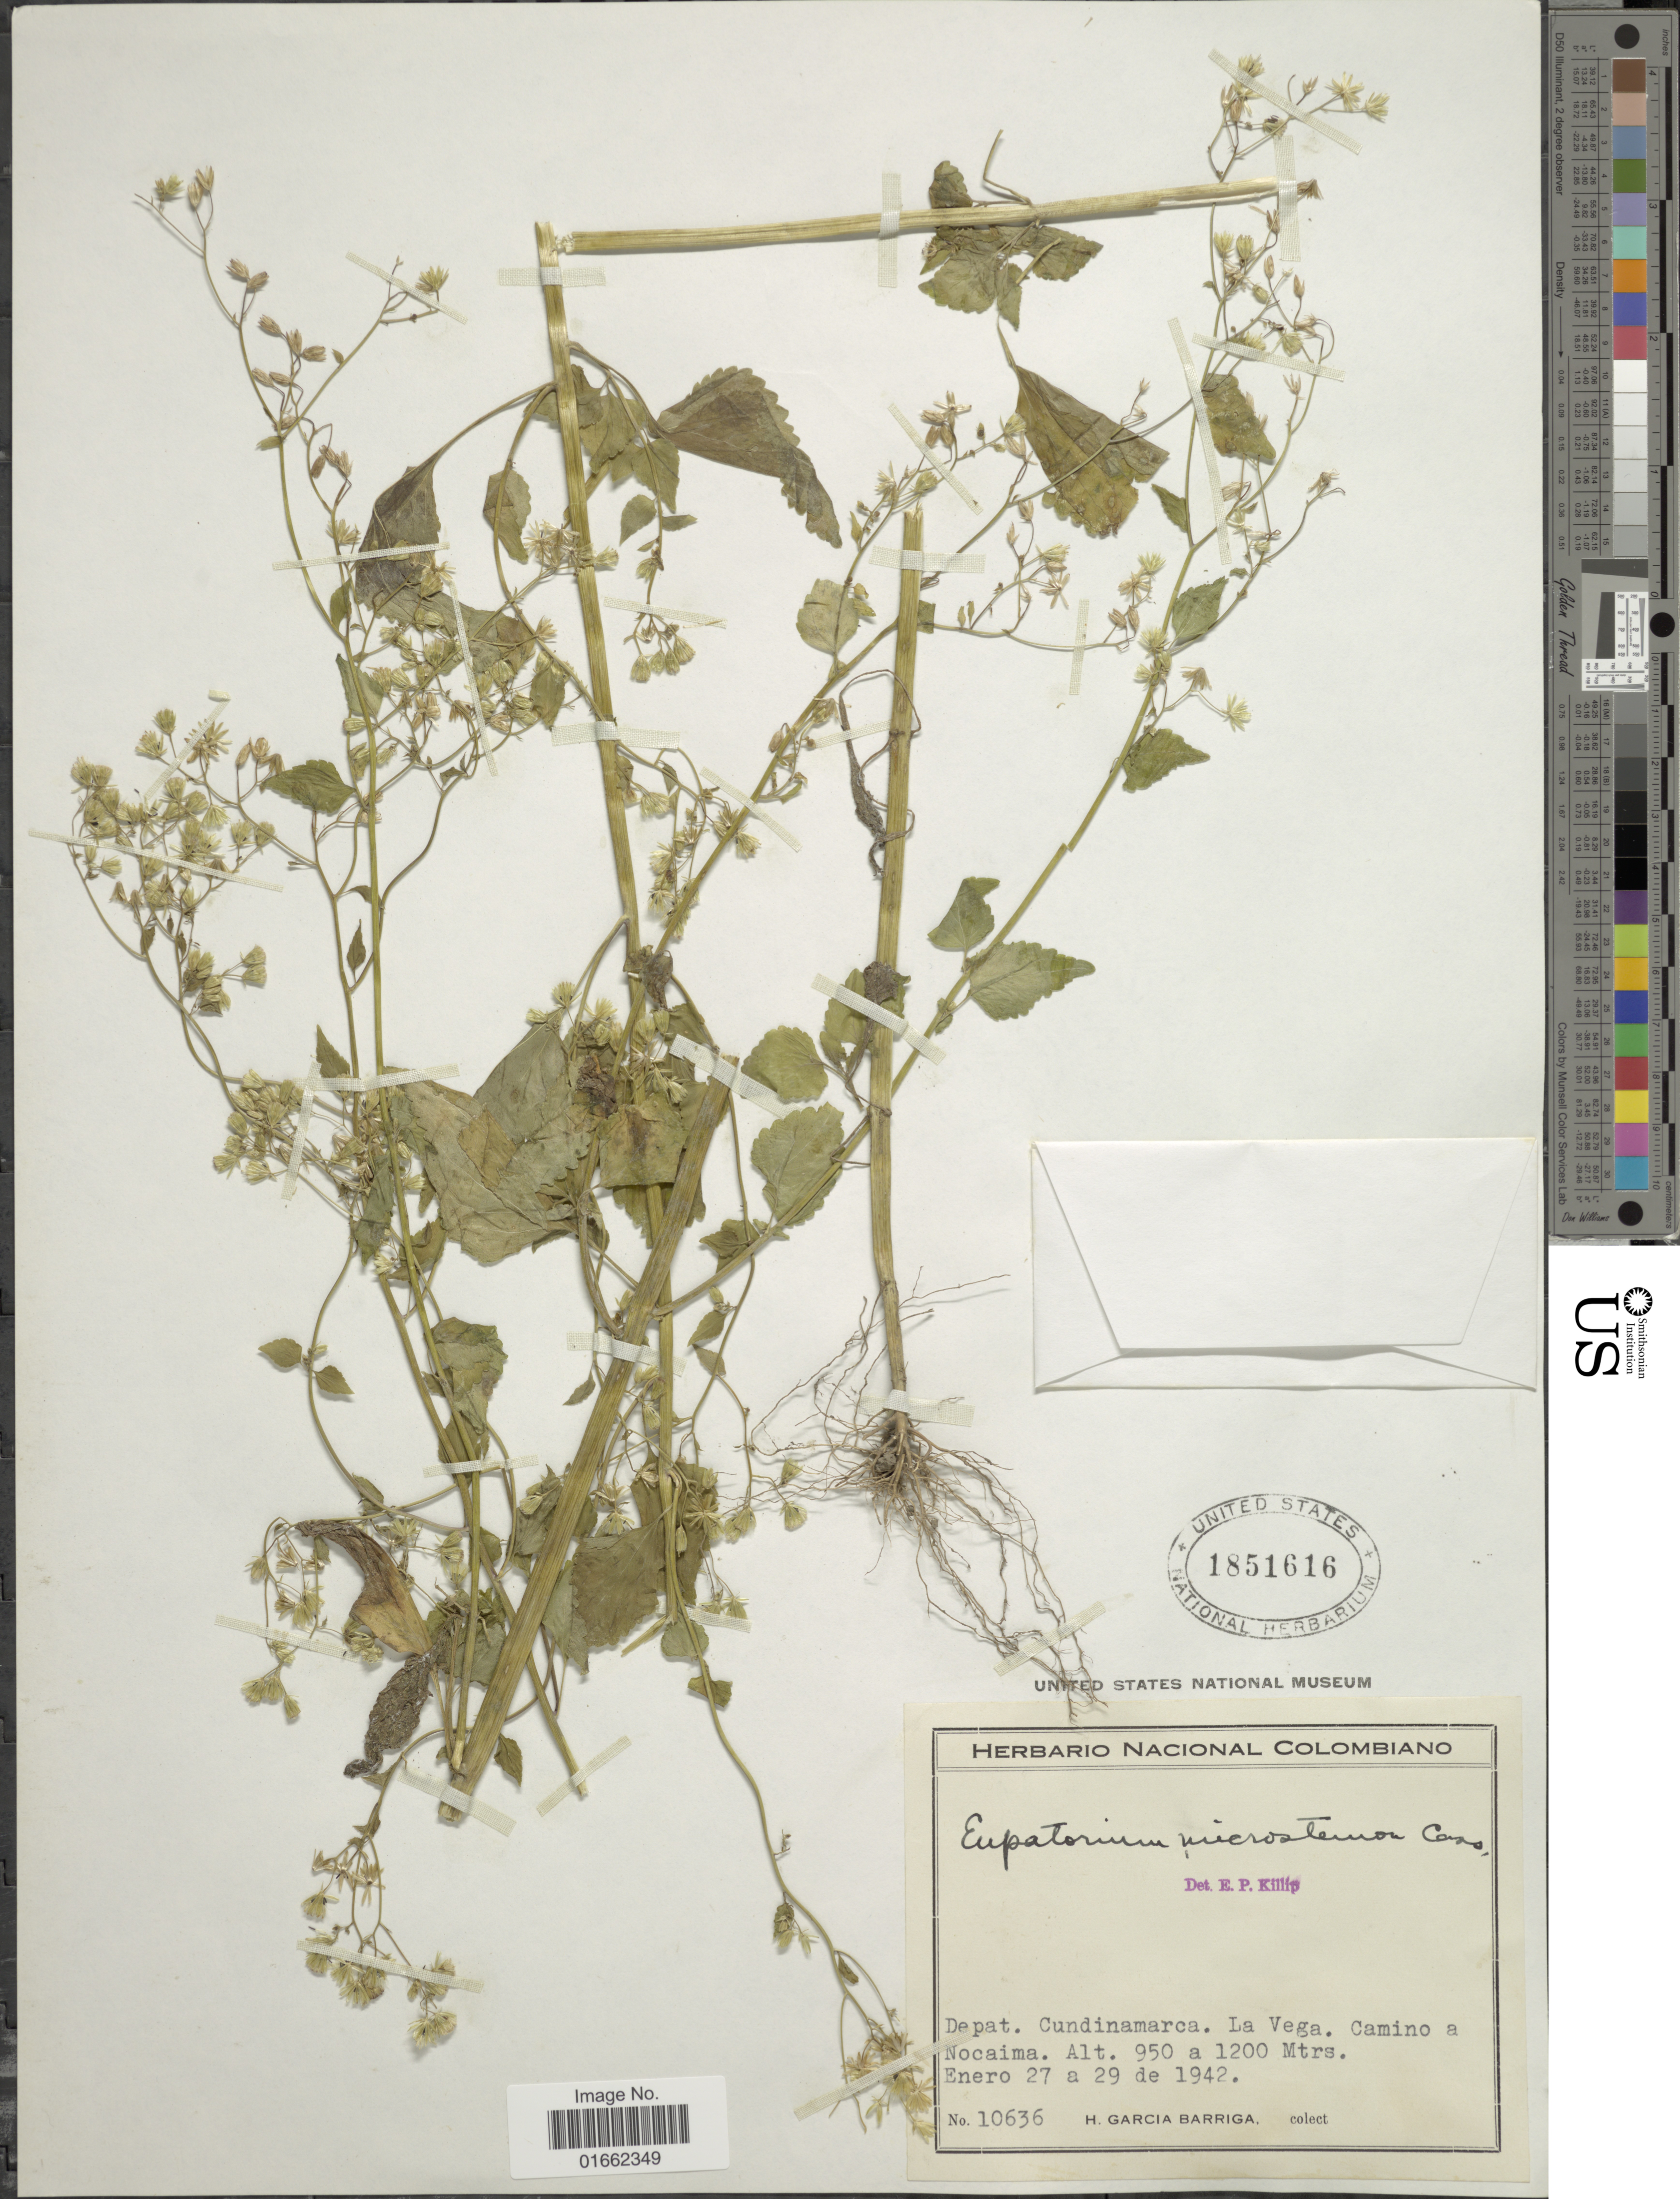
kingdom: Plantae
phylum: Tracheophyta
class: Magnoliopsida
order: Asterales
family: Asteraceae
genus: Fleischmannia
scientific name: Fleischmannia microstemon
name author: (Cass.) R.M. King & H. Rob.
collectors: H. García Barriga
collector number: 10636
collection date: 1942-01-27/1942-01-29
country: Colombia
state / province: Cundinamarca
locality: Depat. Cundinamarca. La Vega. Camino a Nocaima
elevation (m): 950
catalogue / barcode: US 1851616